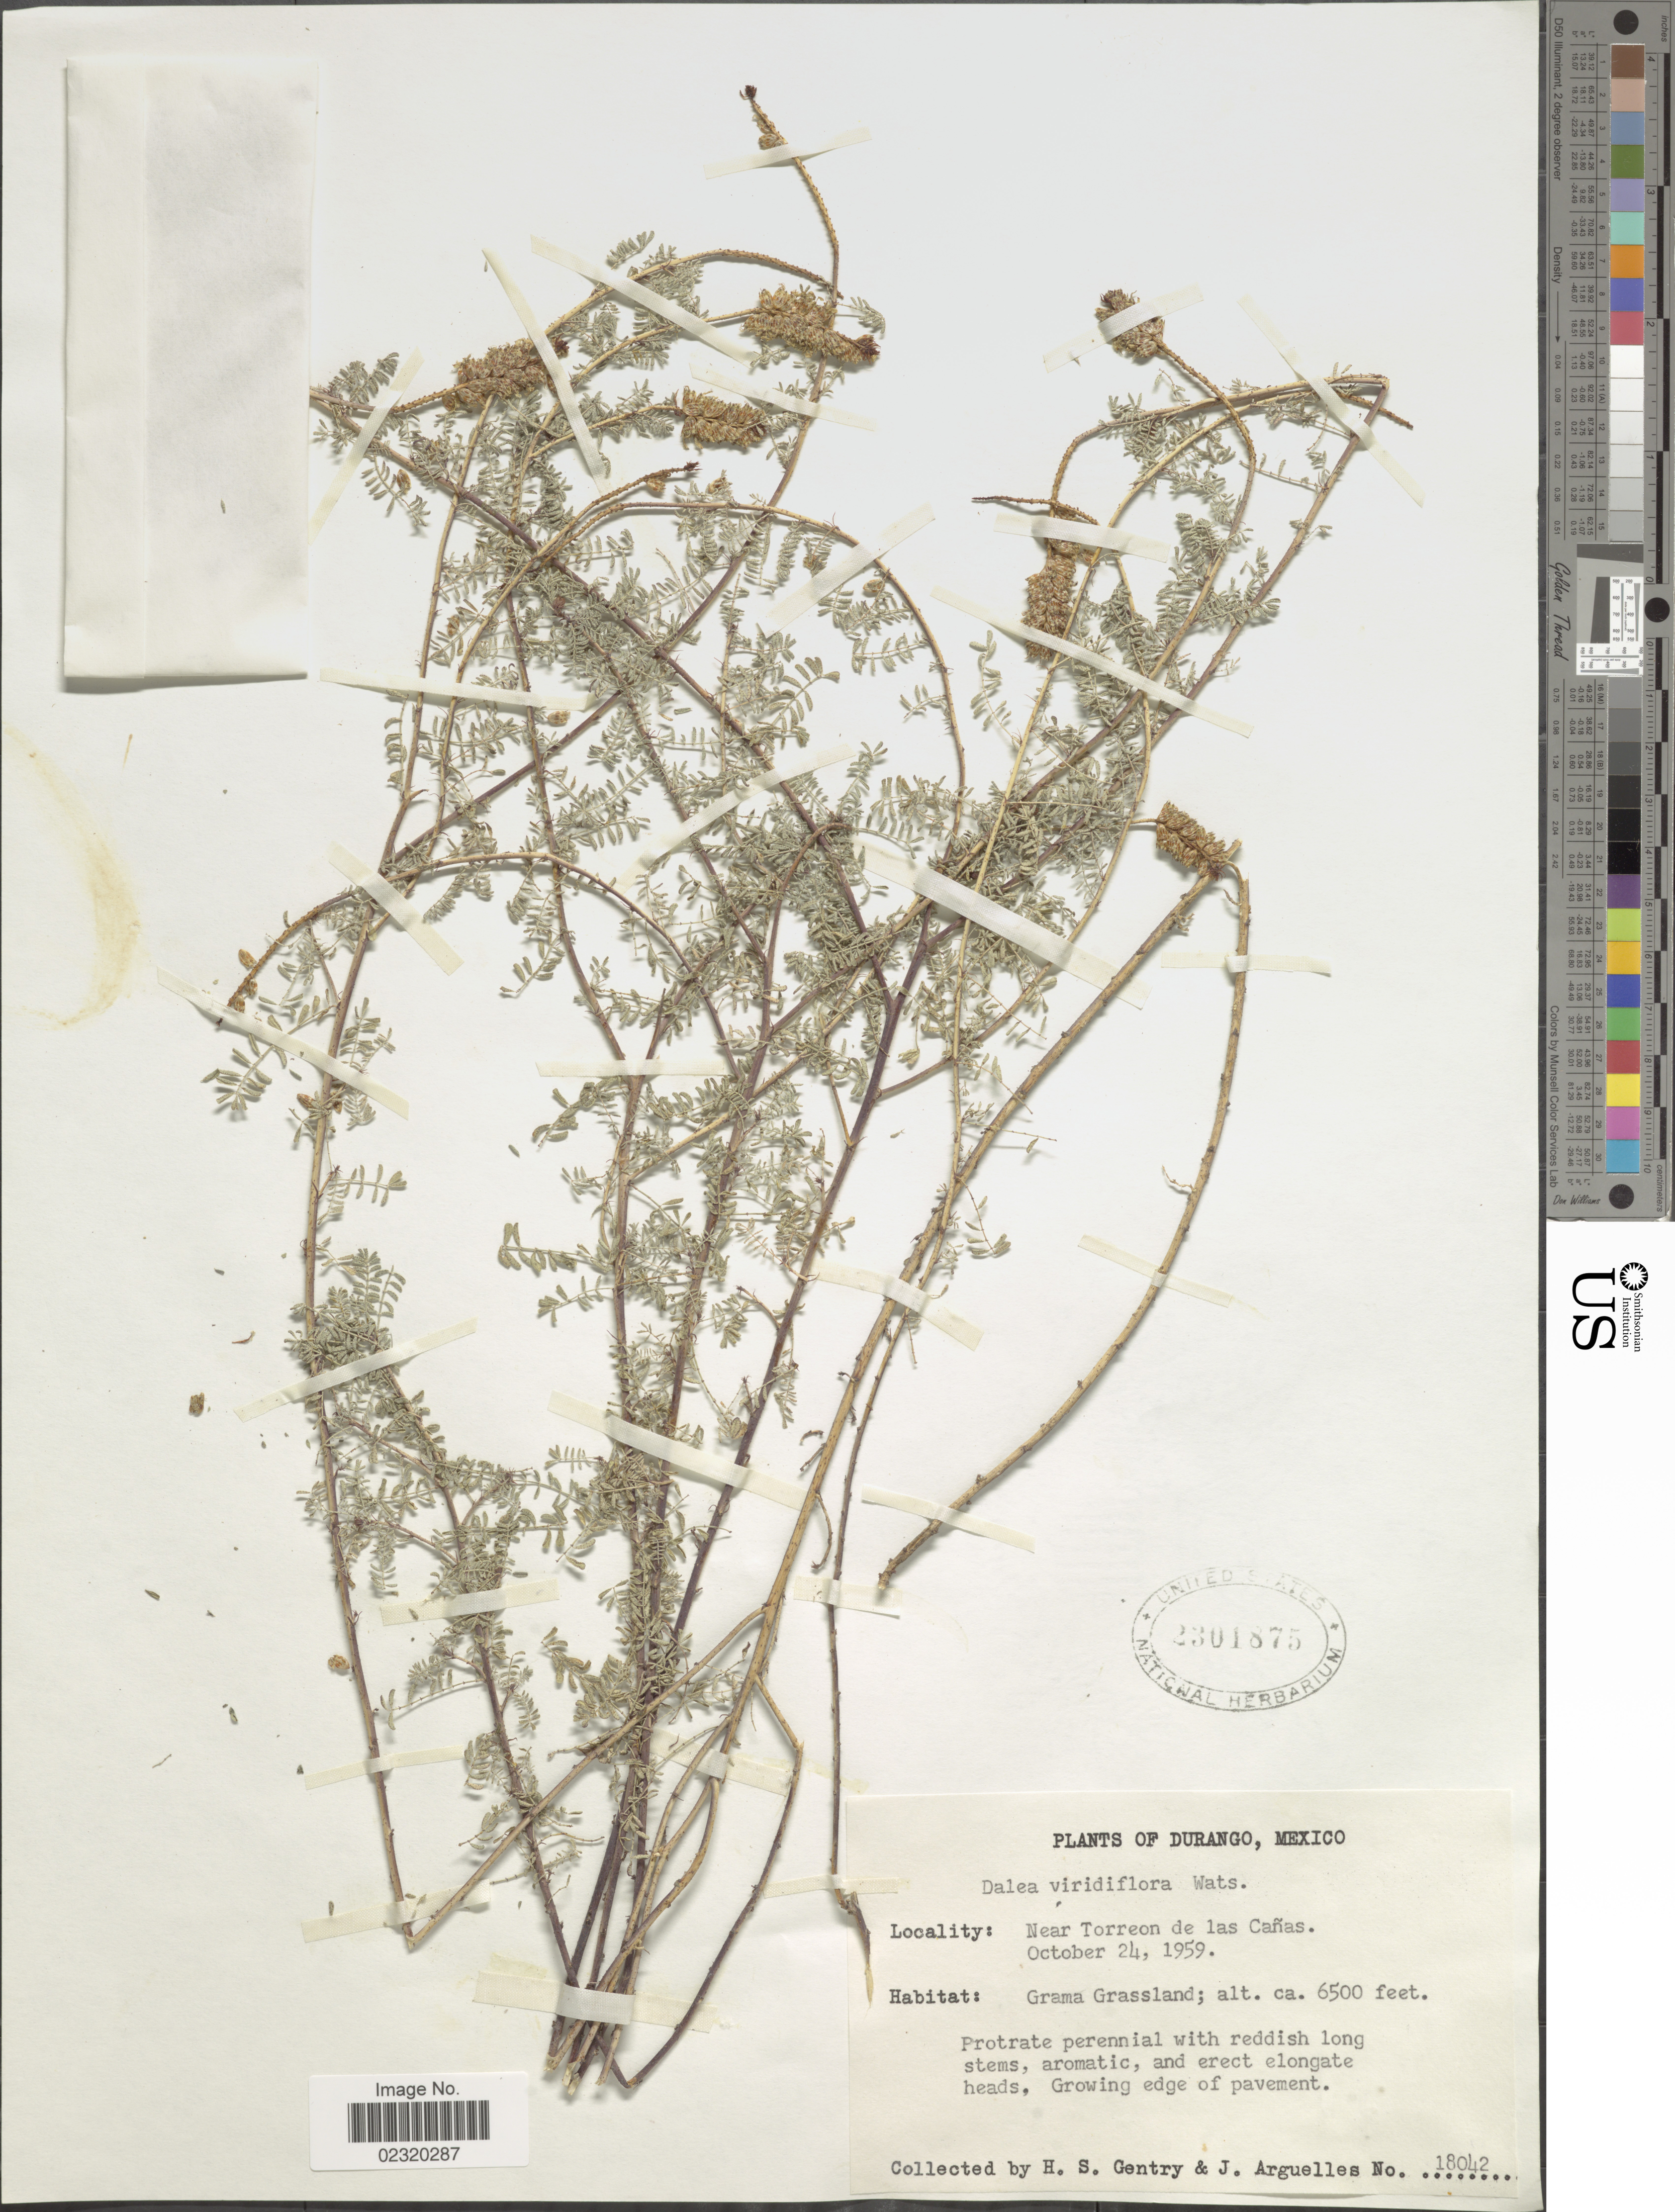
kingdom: Plantae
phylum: Tracheophyta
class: Magnoliopsida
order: Fabales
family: Fabaceae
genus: Dalea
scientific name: Dalea viridiflora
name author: S. Watson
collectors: H. S. Gentry & J. Arguelles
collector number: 18042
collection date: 1959-10-24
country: Mexico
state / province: Durango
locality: Near Torreon de las Cañas, Grama Grasslands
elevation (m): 1981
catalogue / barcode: US 2301875